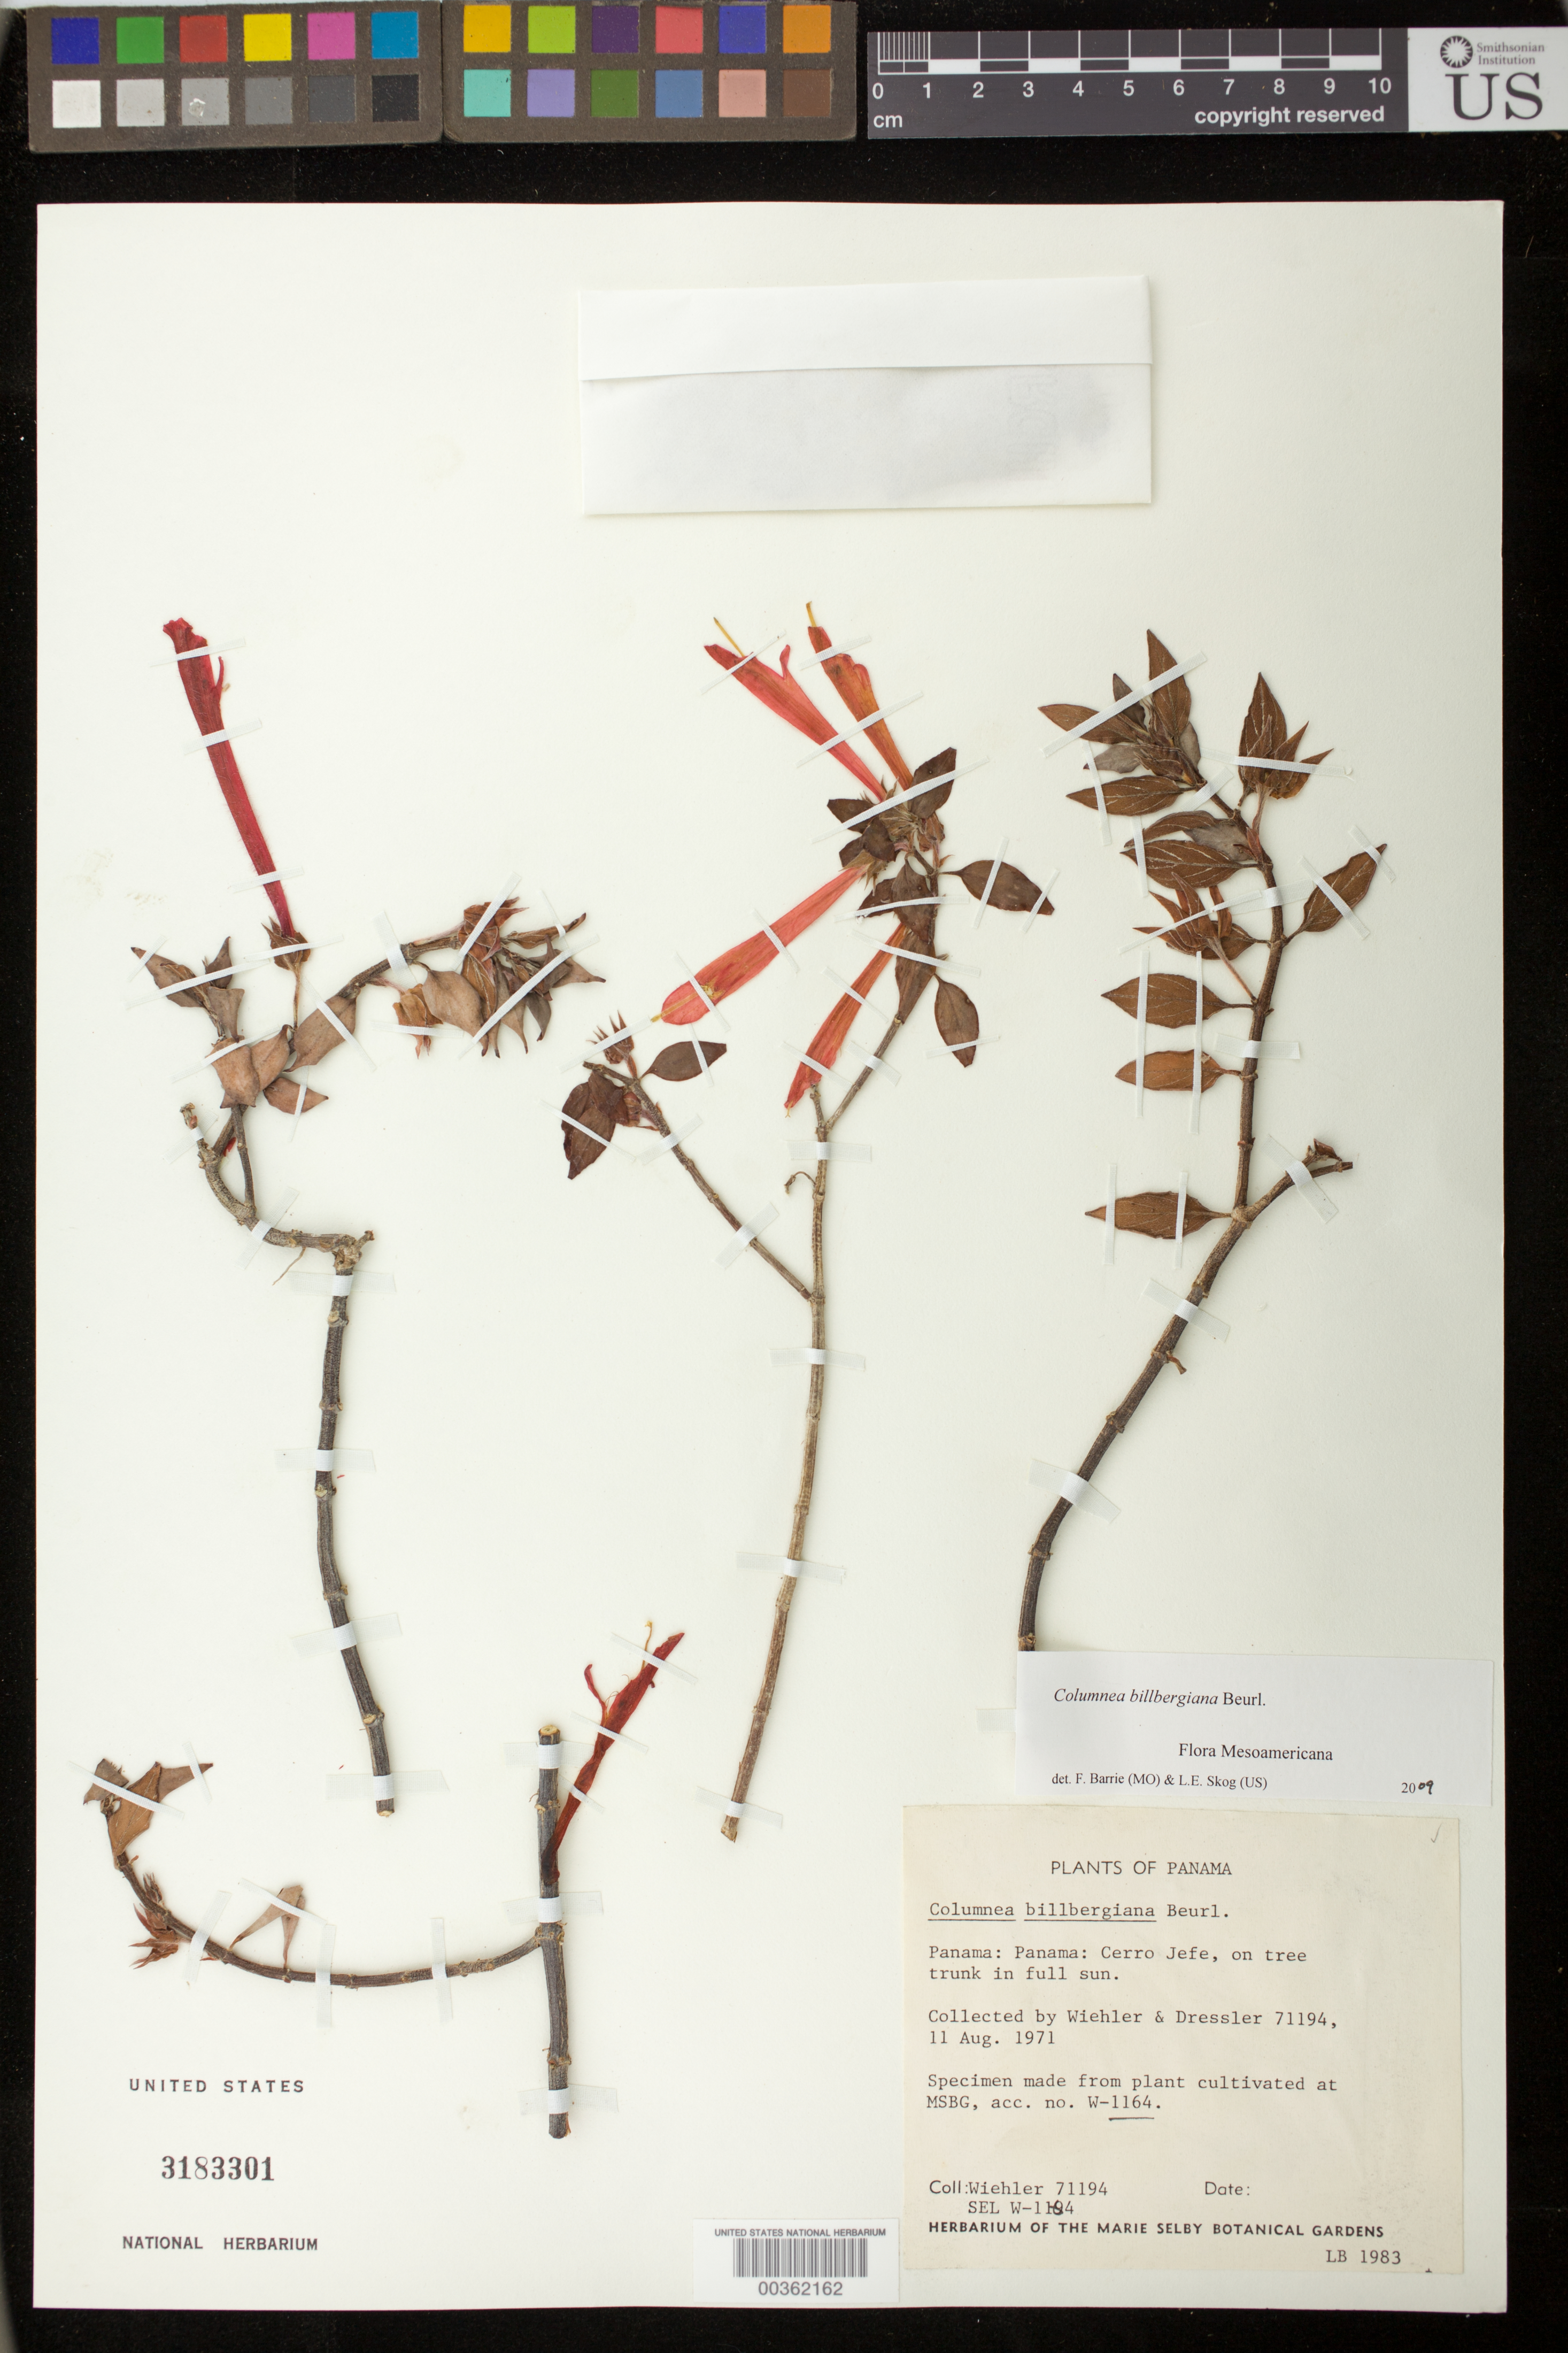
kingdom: Plantae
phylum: Tracheophyta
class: Magnoliopsida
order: Lamiales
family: Gesneriaceae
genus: Columnea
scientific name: Columnea billbergiana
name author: Beurl.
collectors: H. J. Wiehler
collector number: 71194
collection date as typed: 1983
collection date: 1983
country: Panama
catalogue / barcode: US 3183301